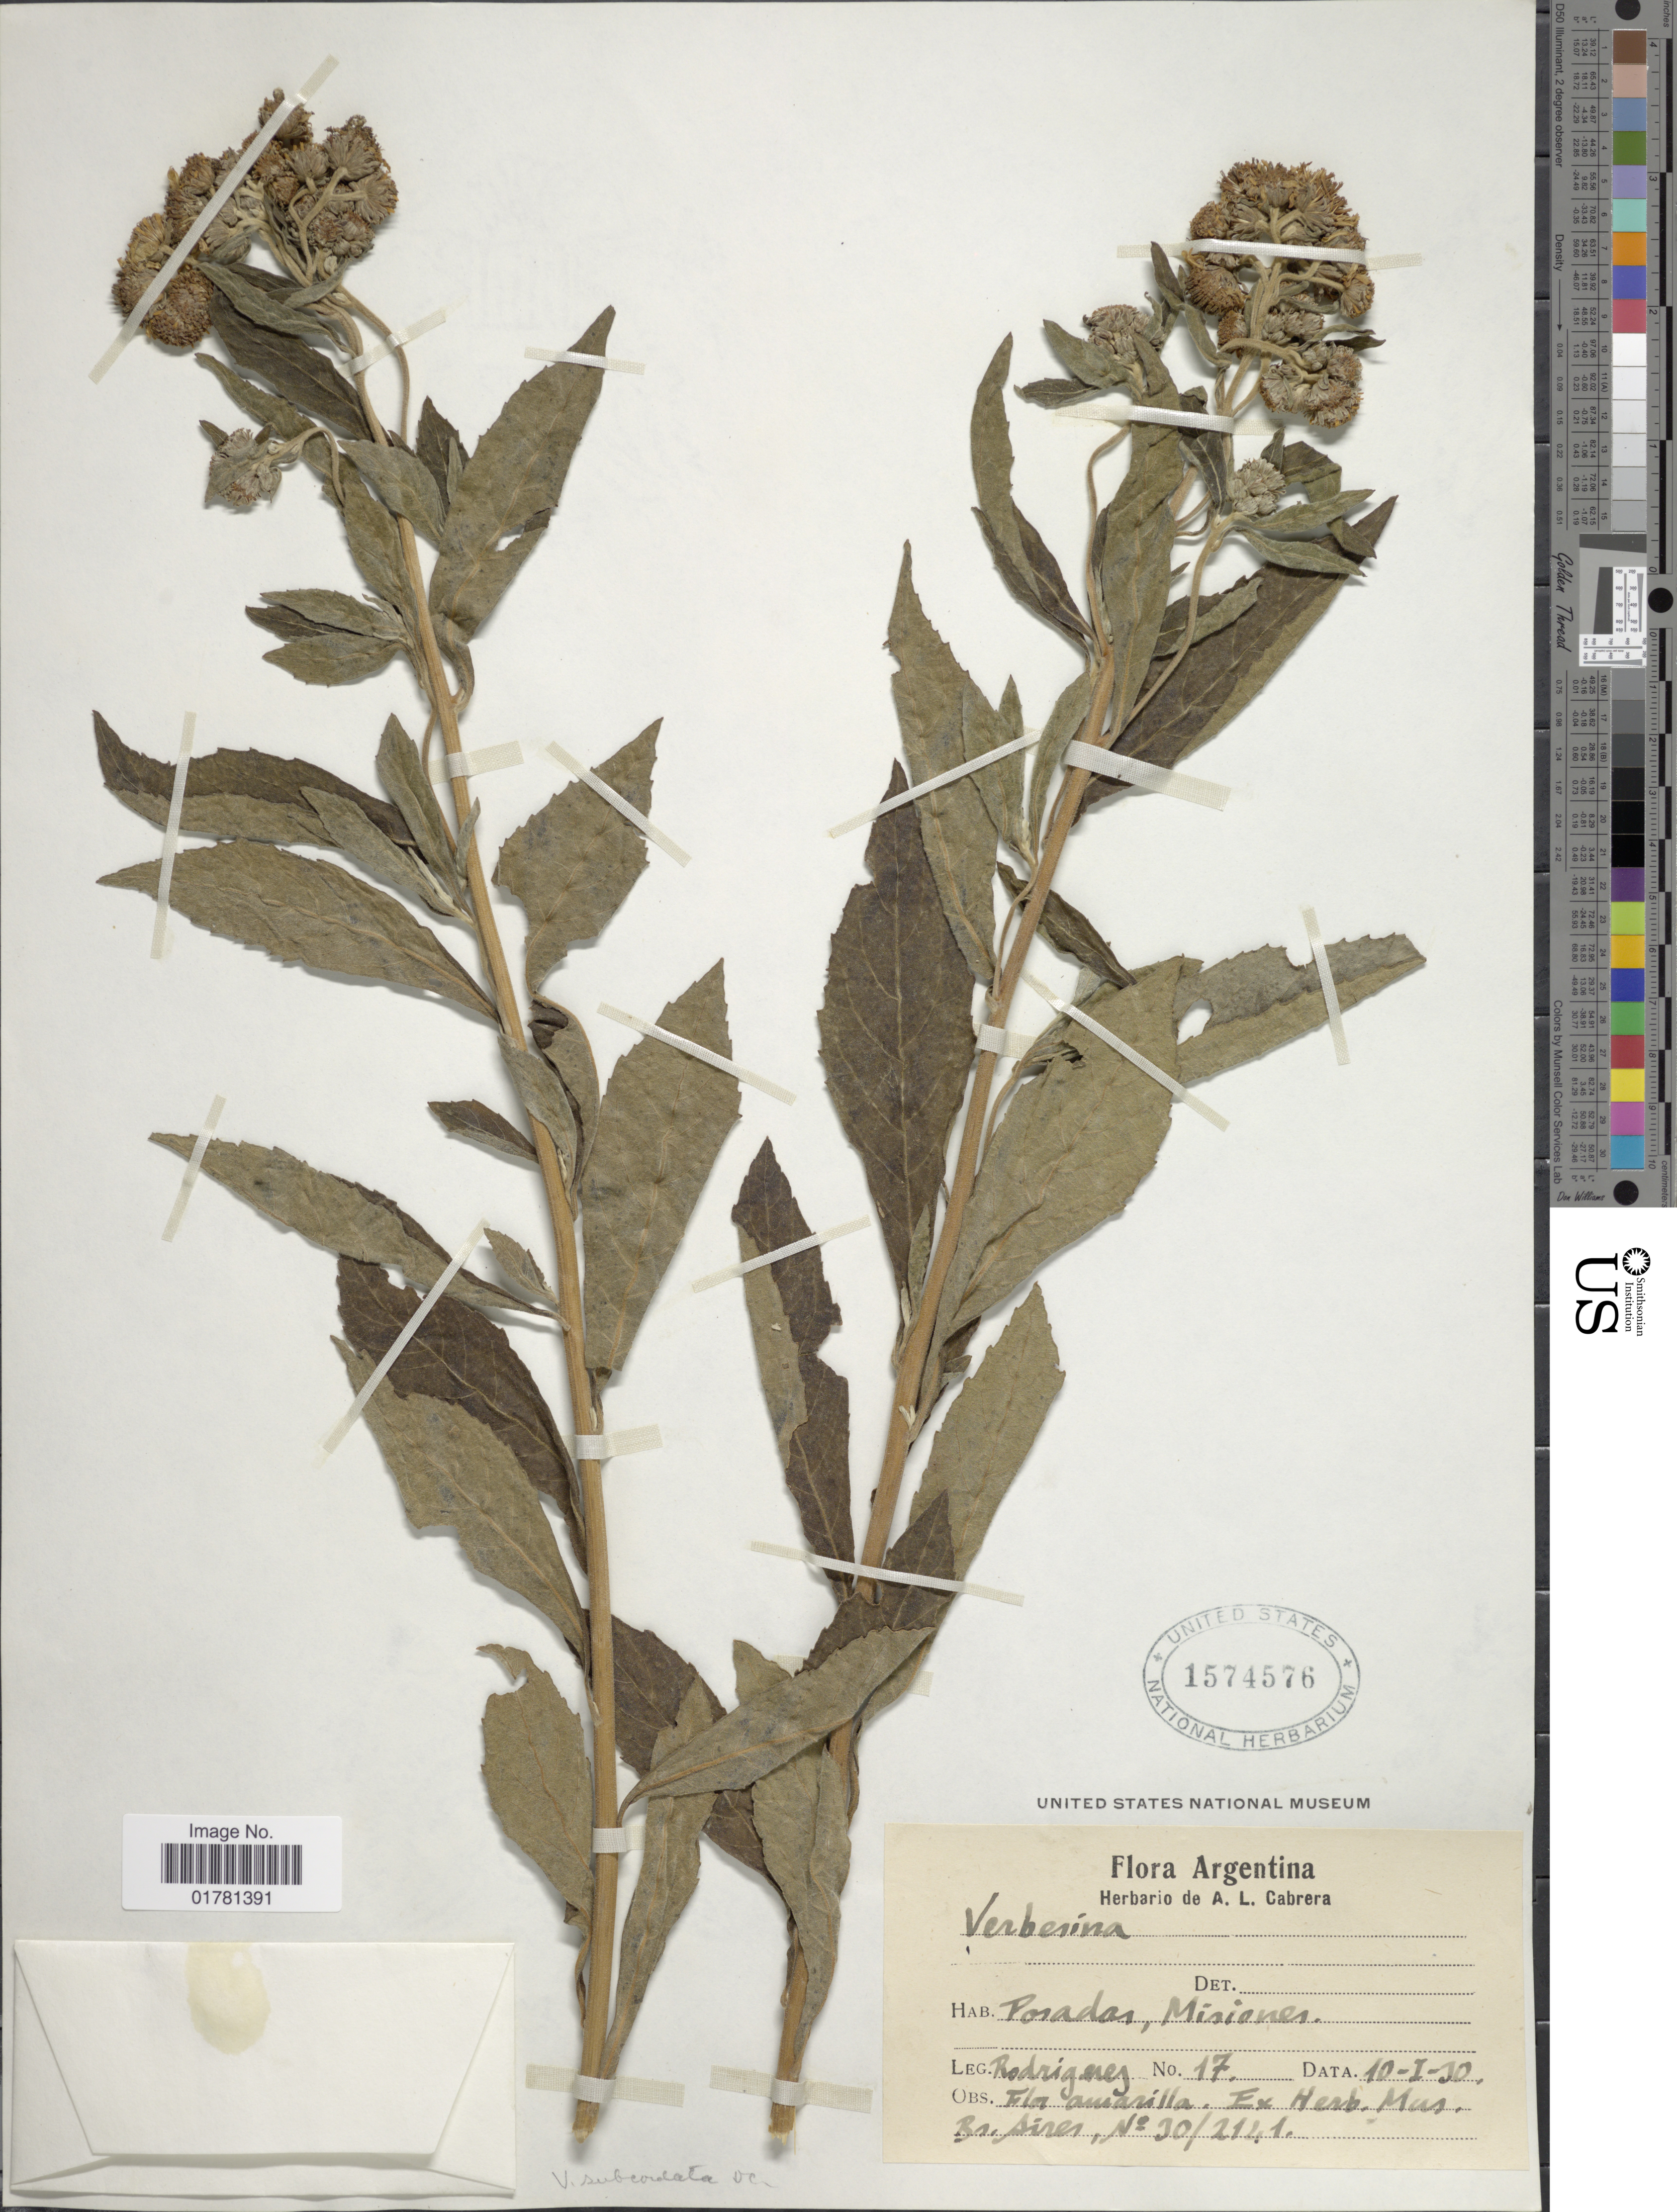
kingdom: Plantae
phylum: Tracheophyta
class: Magnoliopsida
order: Asterales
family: Asteraceae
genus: Verbesina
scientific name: Verbesina subcordata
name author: DC.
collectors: Rodriguez, --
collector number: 17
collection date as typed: Transcribed d/m/y: 10/1/30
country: Argentina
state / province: Misiones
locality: Posadas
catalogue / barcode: US 1574576